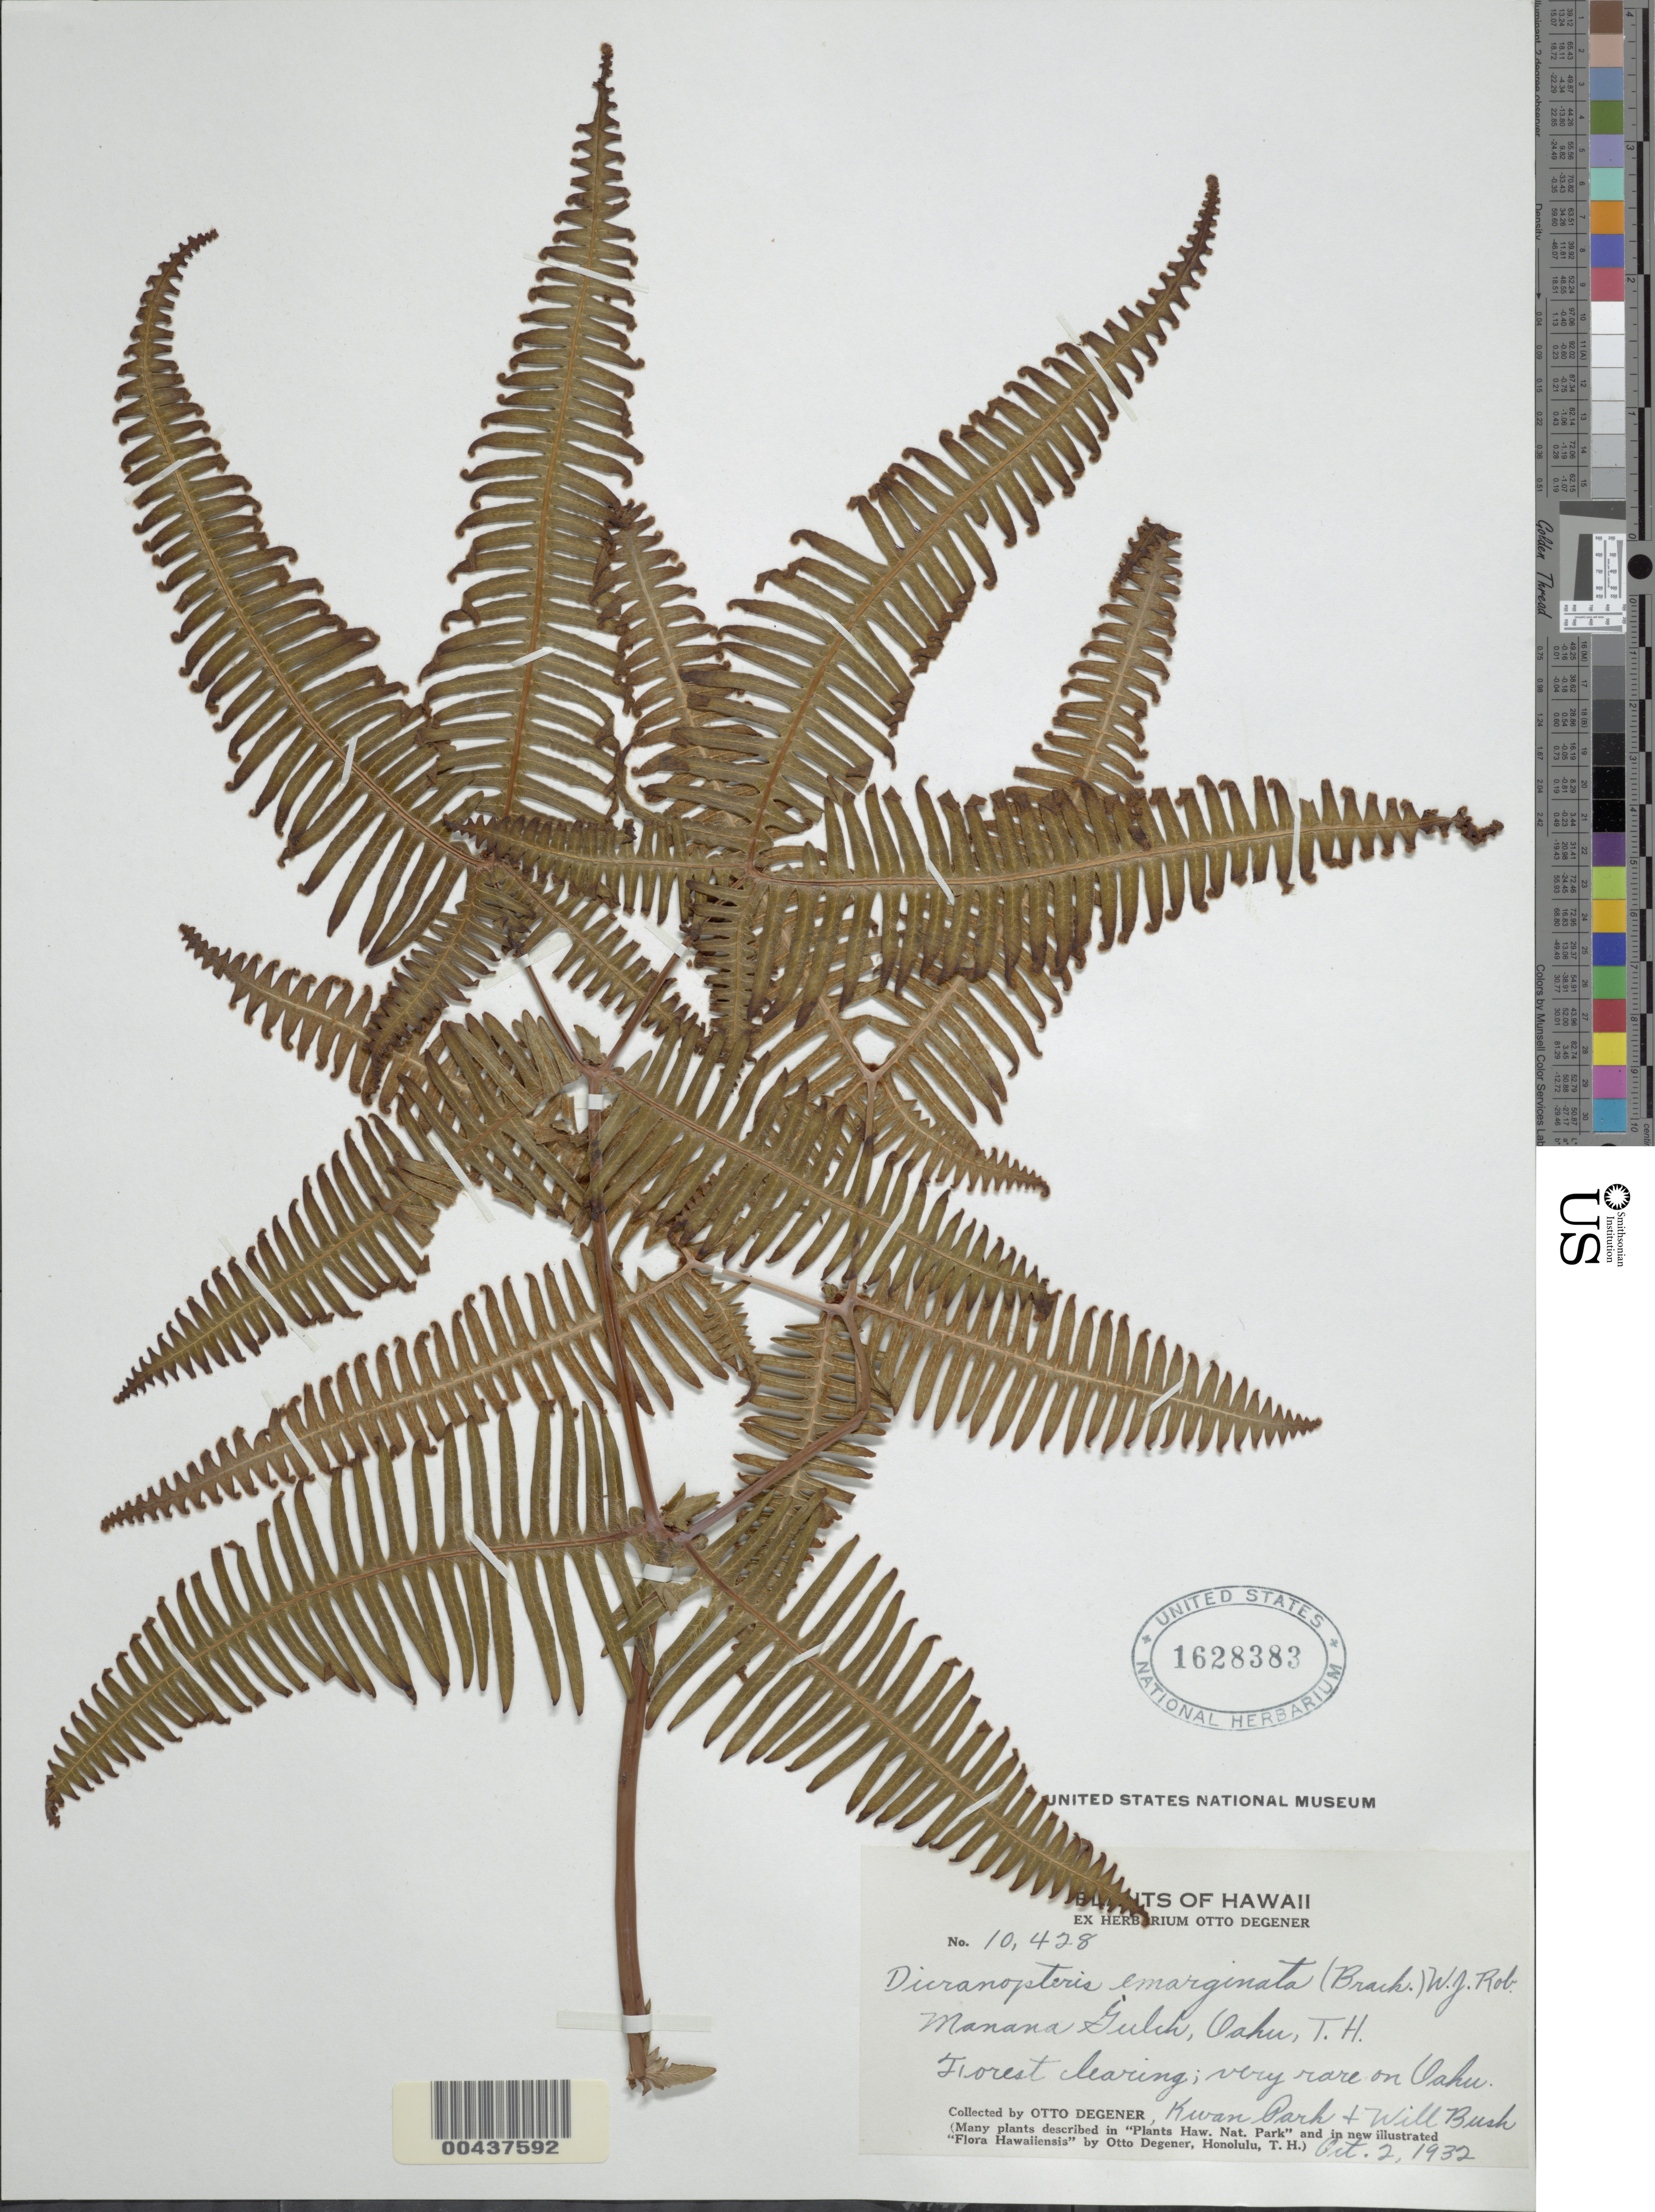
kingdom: Plantae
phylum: Tracheophyta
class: Polypodiopsida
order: Gleicheniales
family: Gleicheniaceae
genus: Dicranopteris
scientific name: Dicranopteris linearis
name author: (Burm. f.) Underw.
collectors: O. Degener, K. Park & W. Bush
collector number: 10428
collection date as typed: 2 Oct 1932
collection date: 1932-10-02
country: United States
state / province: Hawaii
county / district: Honolulu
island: Oahu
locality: Manana Gulch, Oahu, T.H.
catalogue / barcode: US 1628383